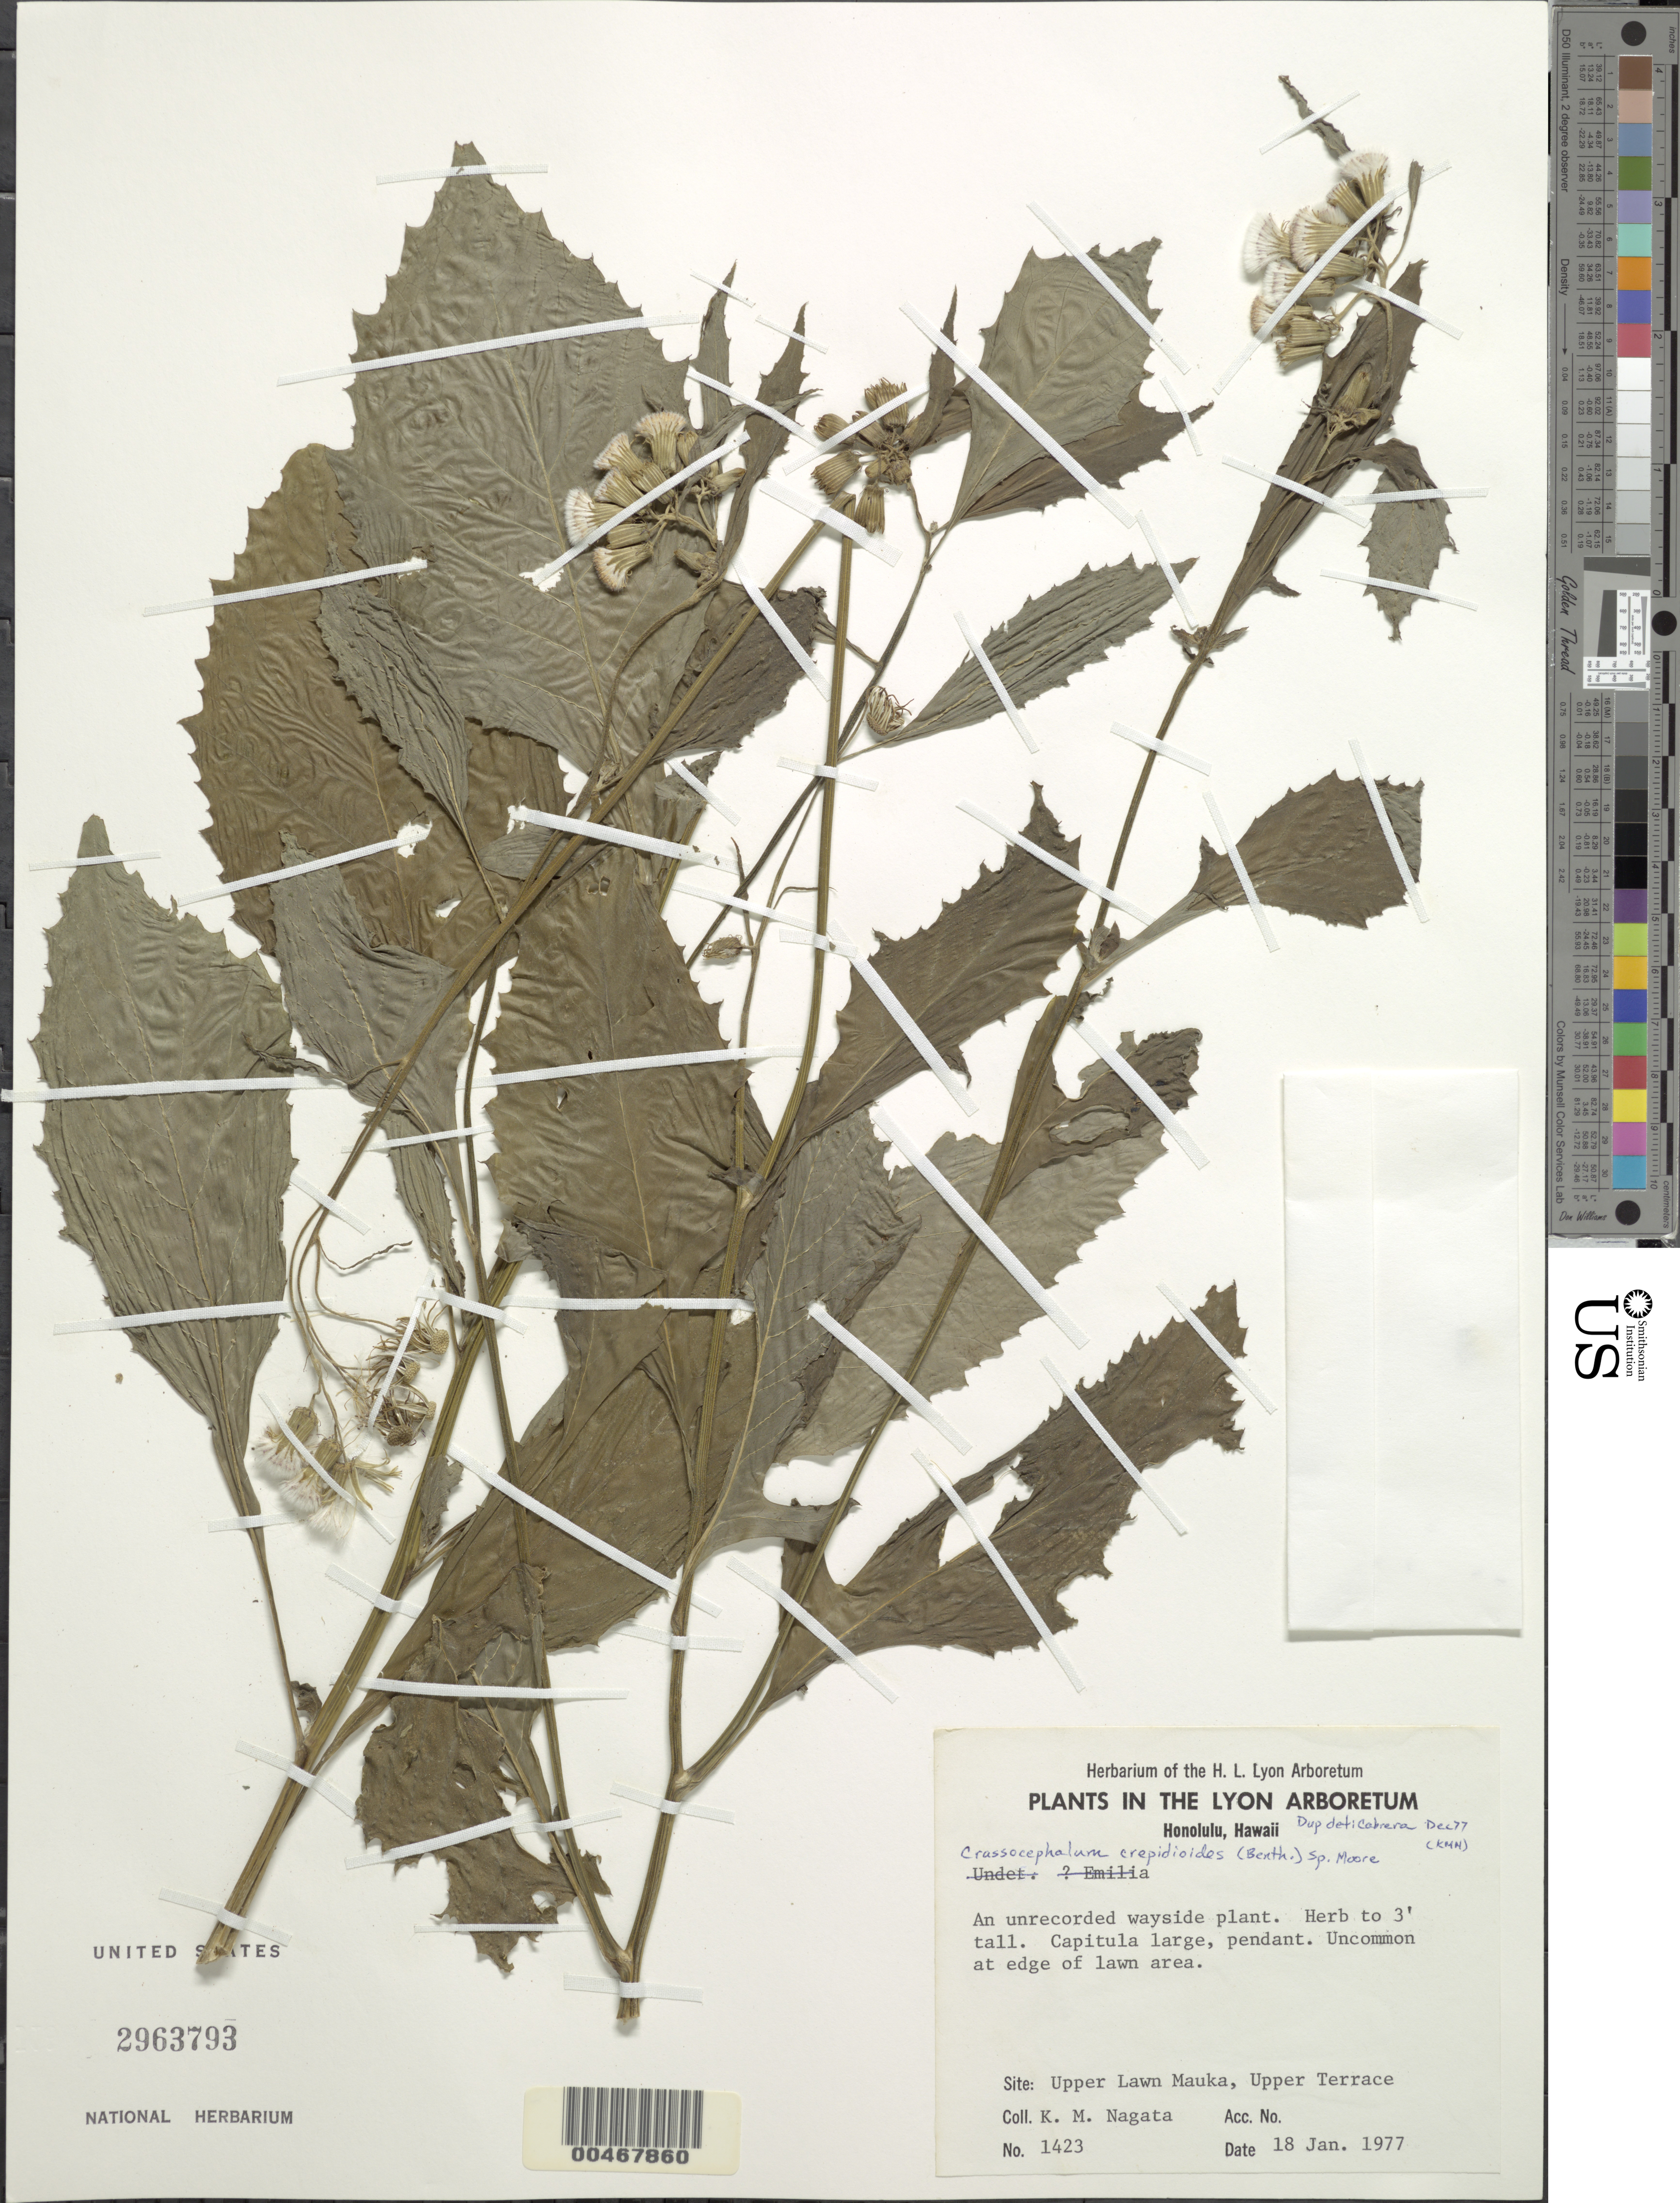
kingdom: Plantae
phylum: Tracheophyta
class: Magnoliopsida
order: Asterales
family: Asteraceae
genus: Crassocephalum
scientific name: Crassocephalum crepidioides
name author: (Benth.) S. Moore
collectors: K. Nagata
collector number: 1423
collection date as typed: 18 Jan 1977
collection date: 1977-01-18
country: United States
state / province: Hawaii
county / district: Honolulu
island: Oahu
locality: Lyon Arboretum, Upper Lawn Mauka, Upper Terrace, Honolulu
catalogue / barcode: US 2963793